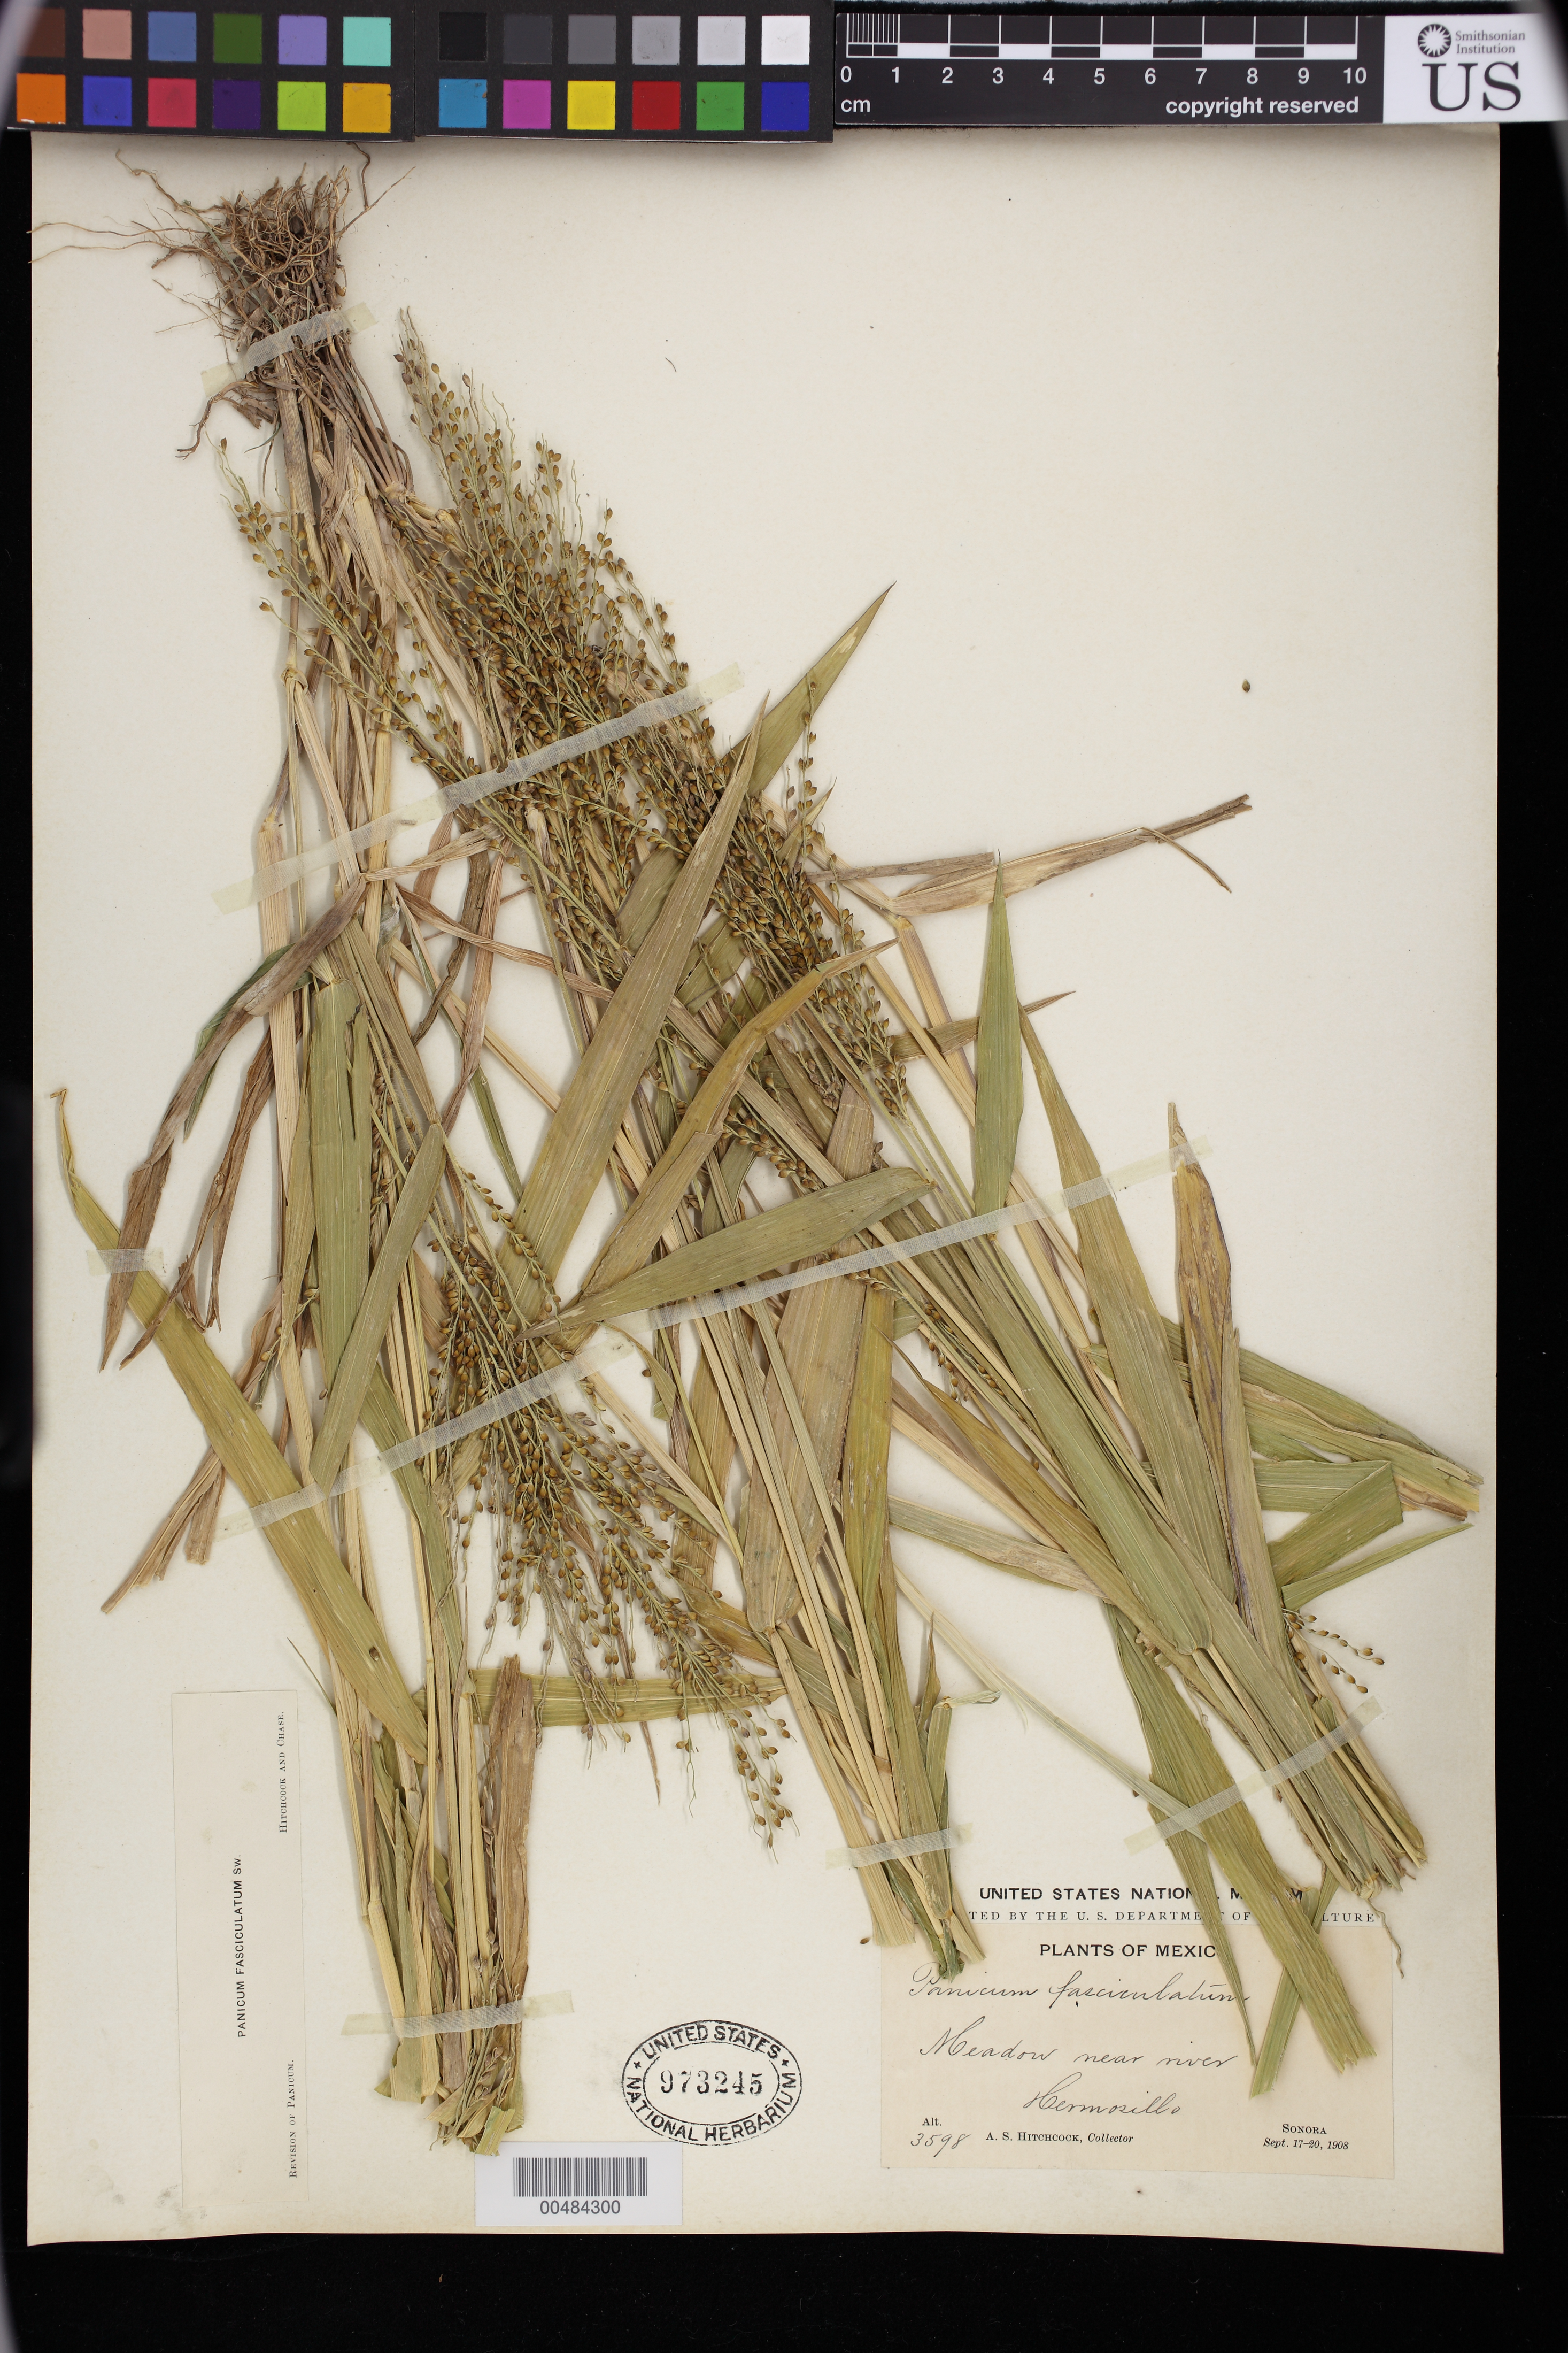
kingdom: Plantae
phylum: Tracheophyta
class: Liliopsida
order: Poales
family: Poaceae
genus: Brachiaria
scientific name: Brachiaria fasciculata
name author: (Sw.) Parodi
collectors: A. S. Hitchcock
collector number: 3598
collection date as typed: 17 Sep 1908 to 20 Sep 1908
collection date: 1908-09-17/1908-09-20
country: Mexico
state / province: Sonora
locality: Hermosillo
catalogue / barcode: US 973245